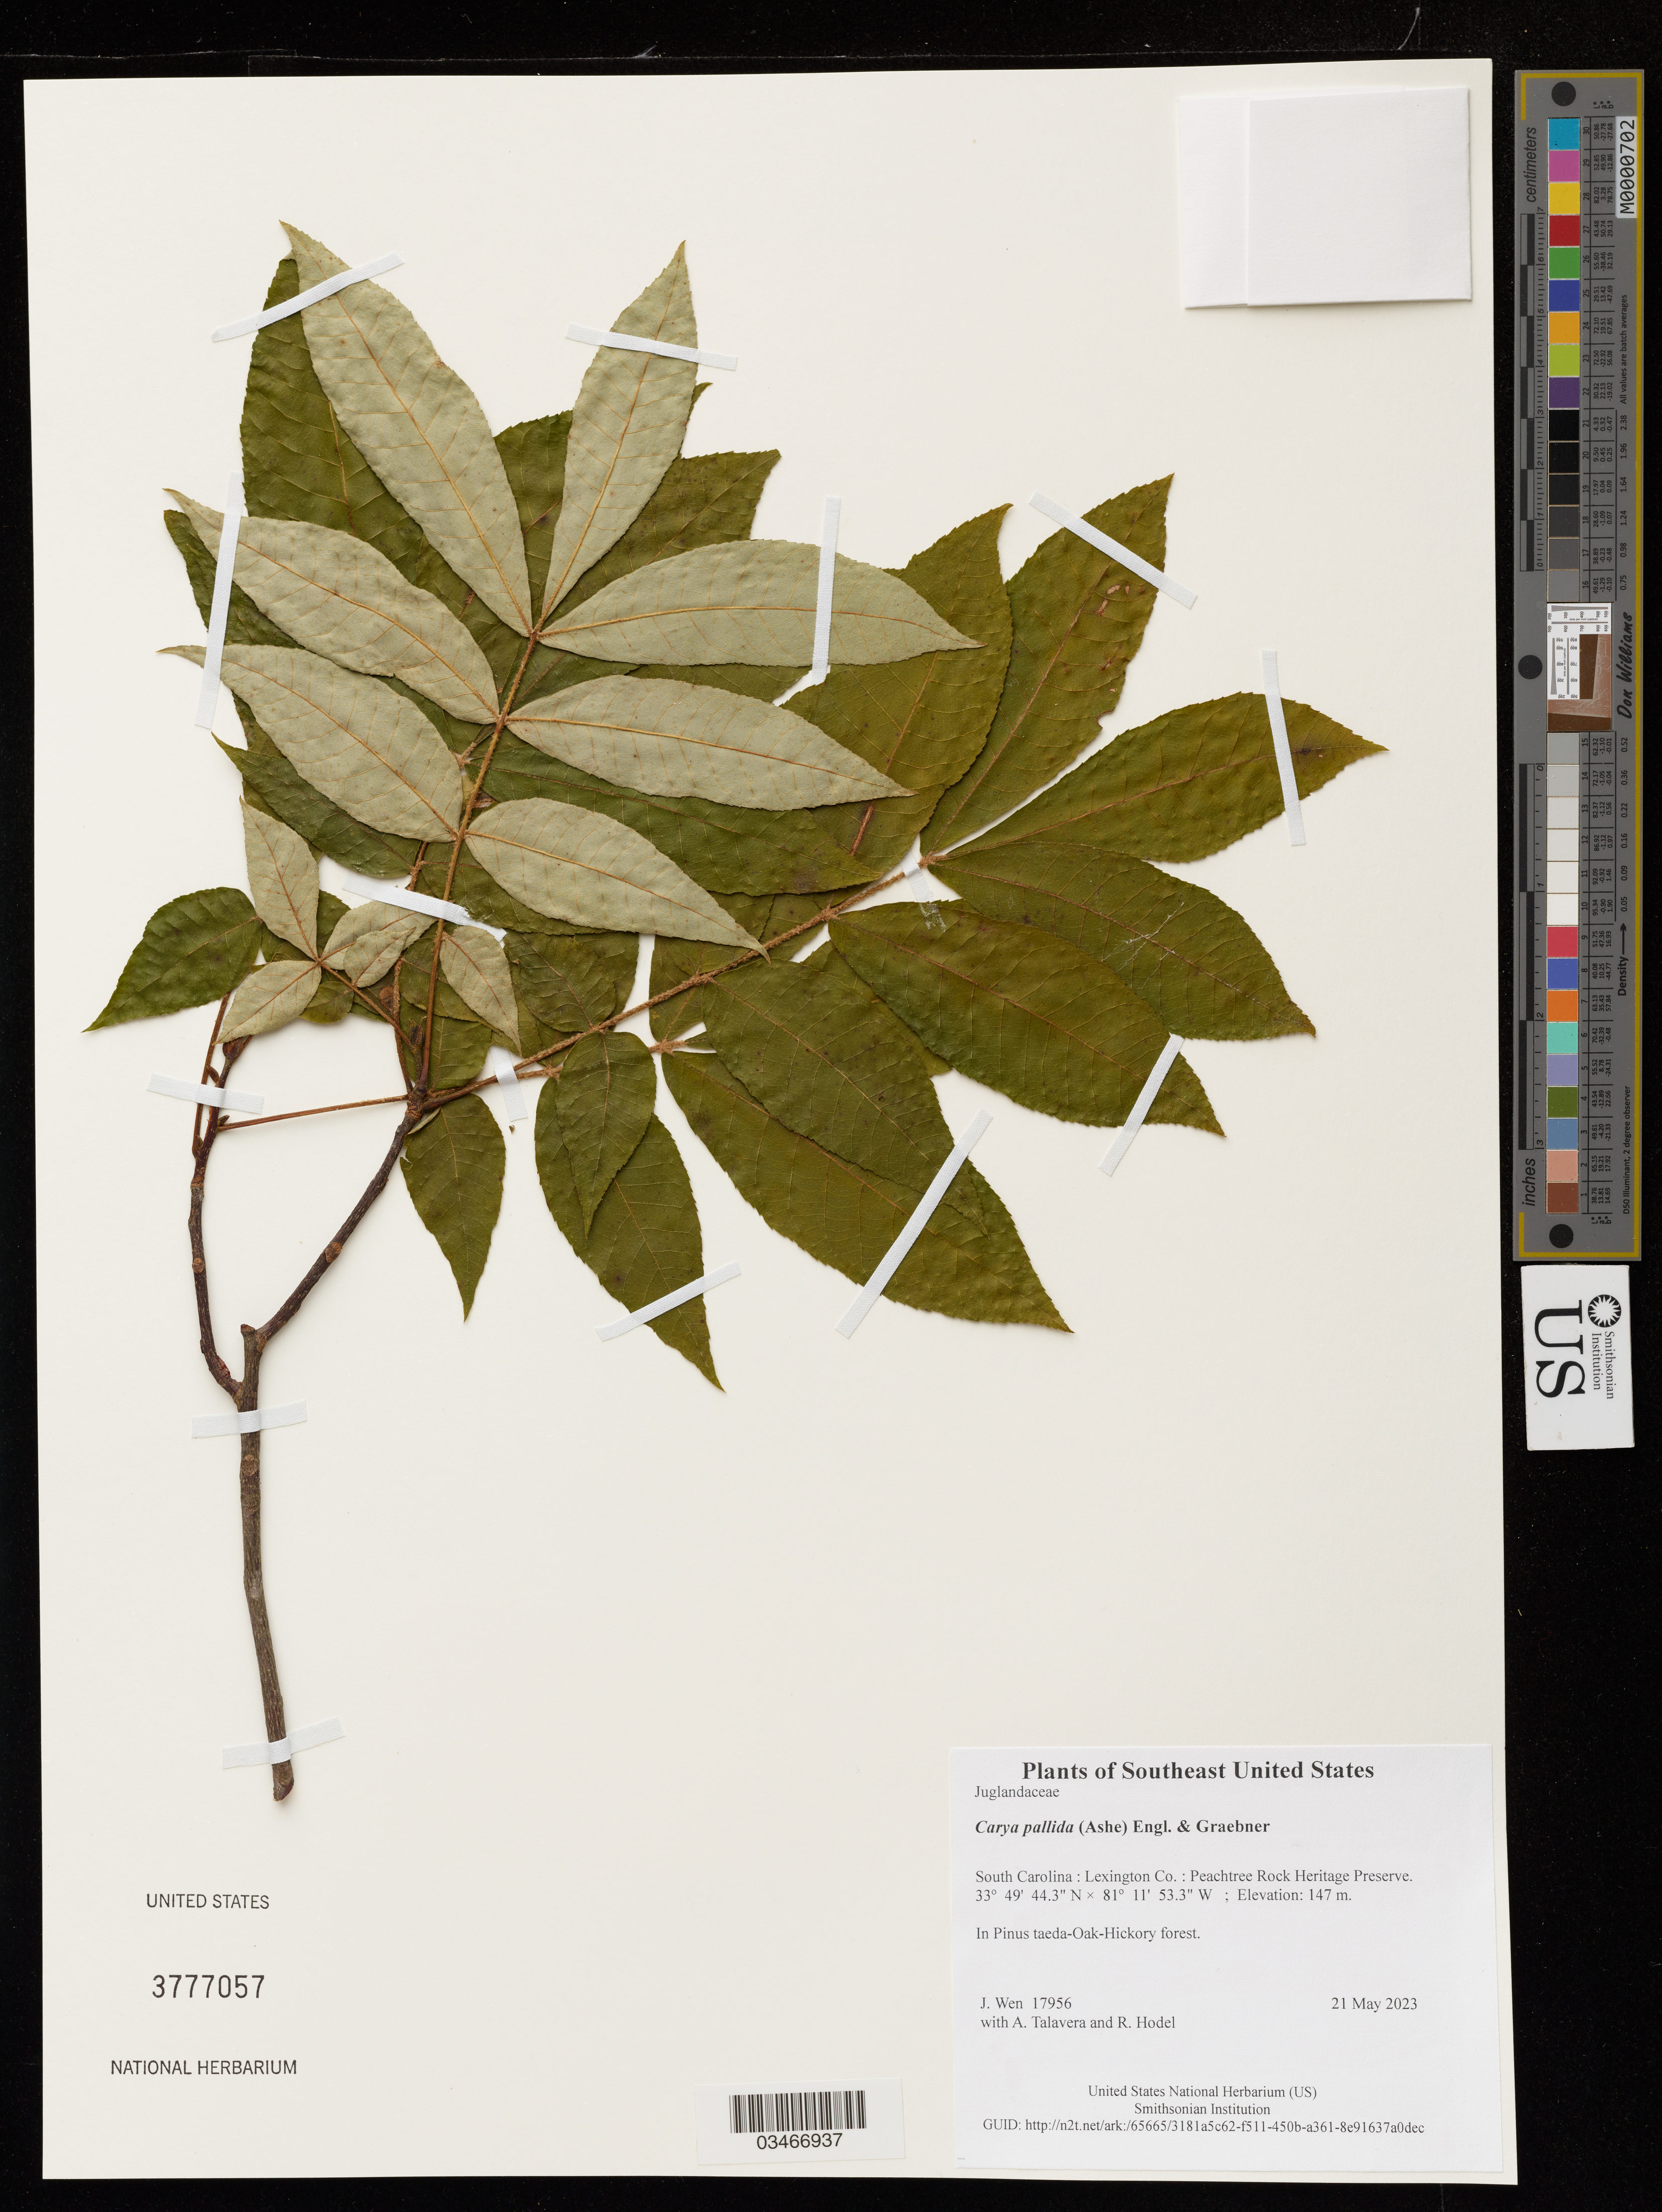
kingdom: Plantae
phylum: Tracheophyta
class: Magnoliopsida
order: Fagales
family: Juglandaceae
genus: Carya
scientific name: Carya pallida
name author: (Ashe) Engl. & Graebner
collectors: J. Wen, A. Talavera & R. Hodel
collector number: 17956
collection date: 2023-05-21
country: United States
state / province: South Carolina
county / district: Lexington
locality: Peachtree Rock Heritage Preserve.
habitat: In Pinus taeda-Oak-Hickory forest.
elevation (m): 147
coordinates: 33 49.739 N, 81 11.888 W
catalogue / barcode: US 3777057